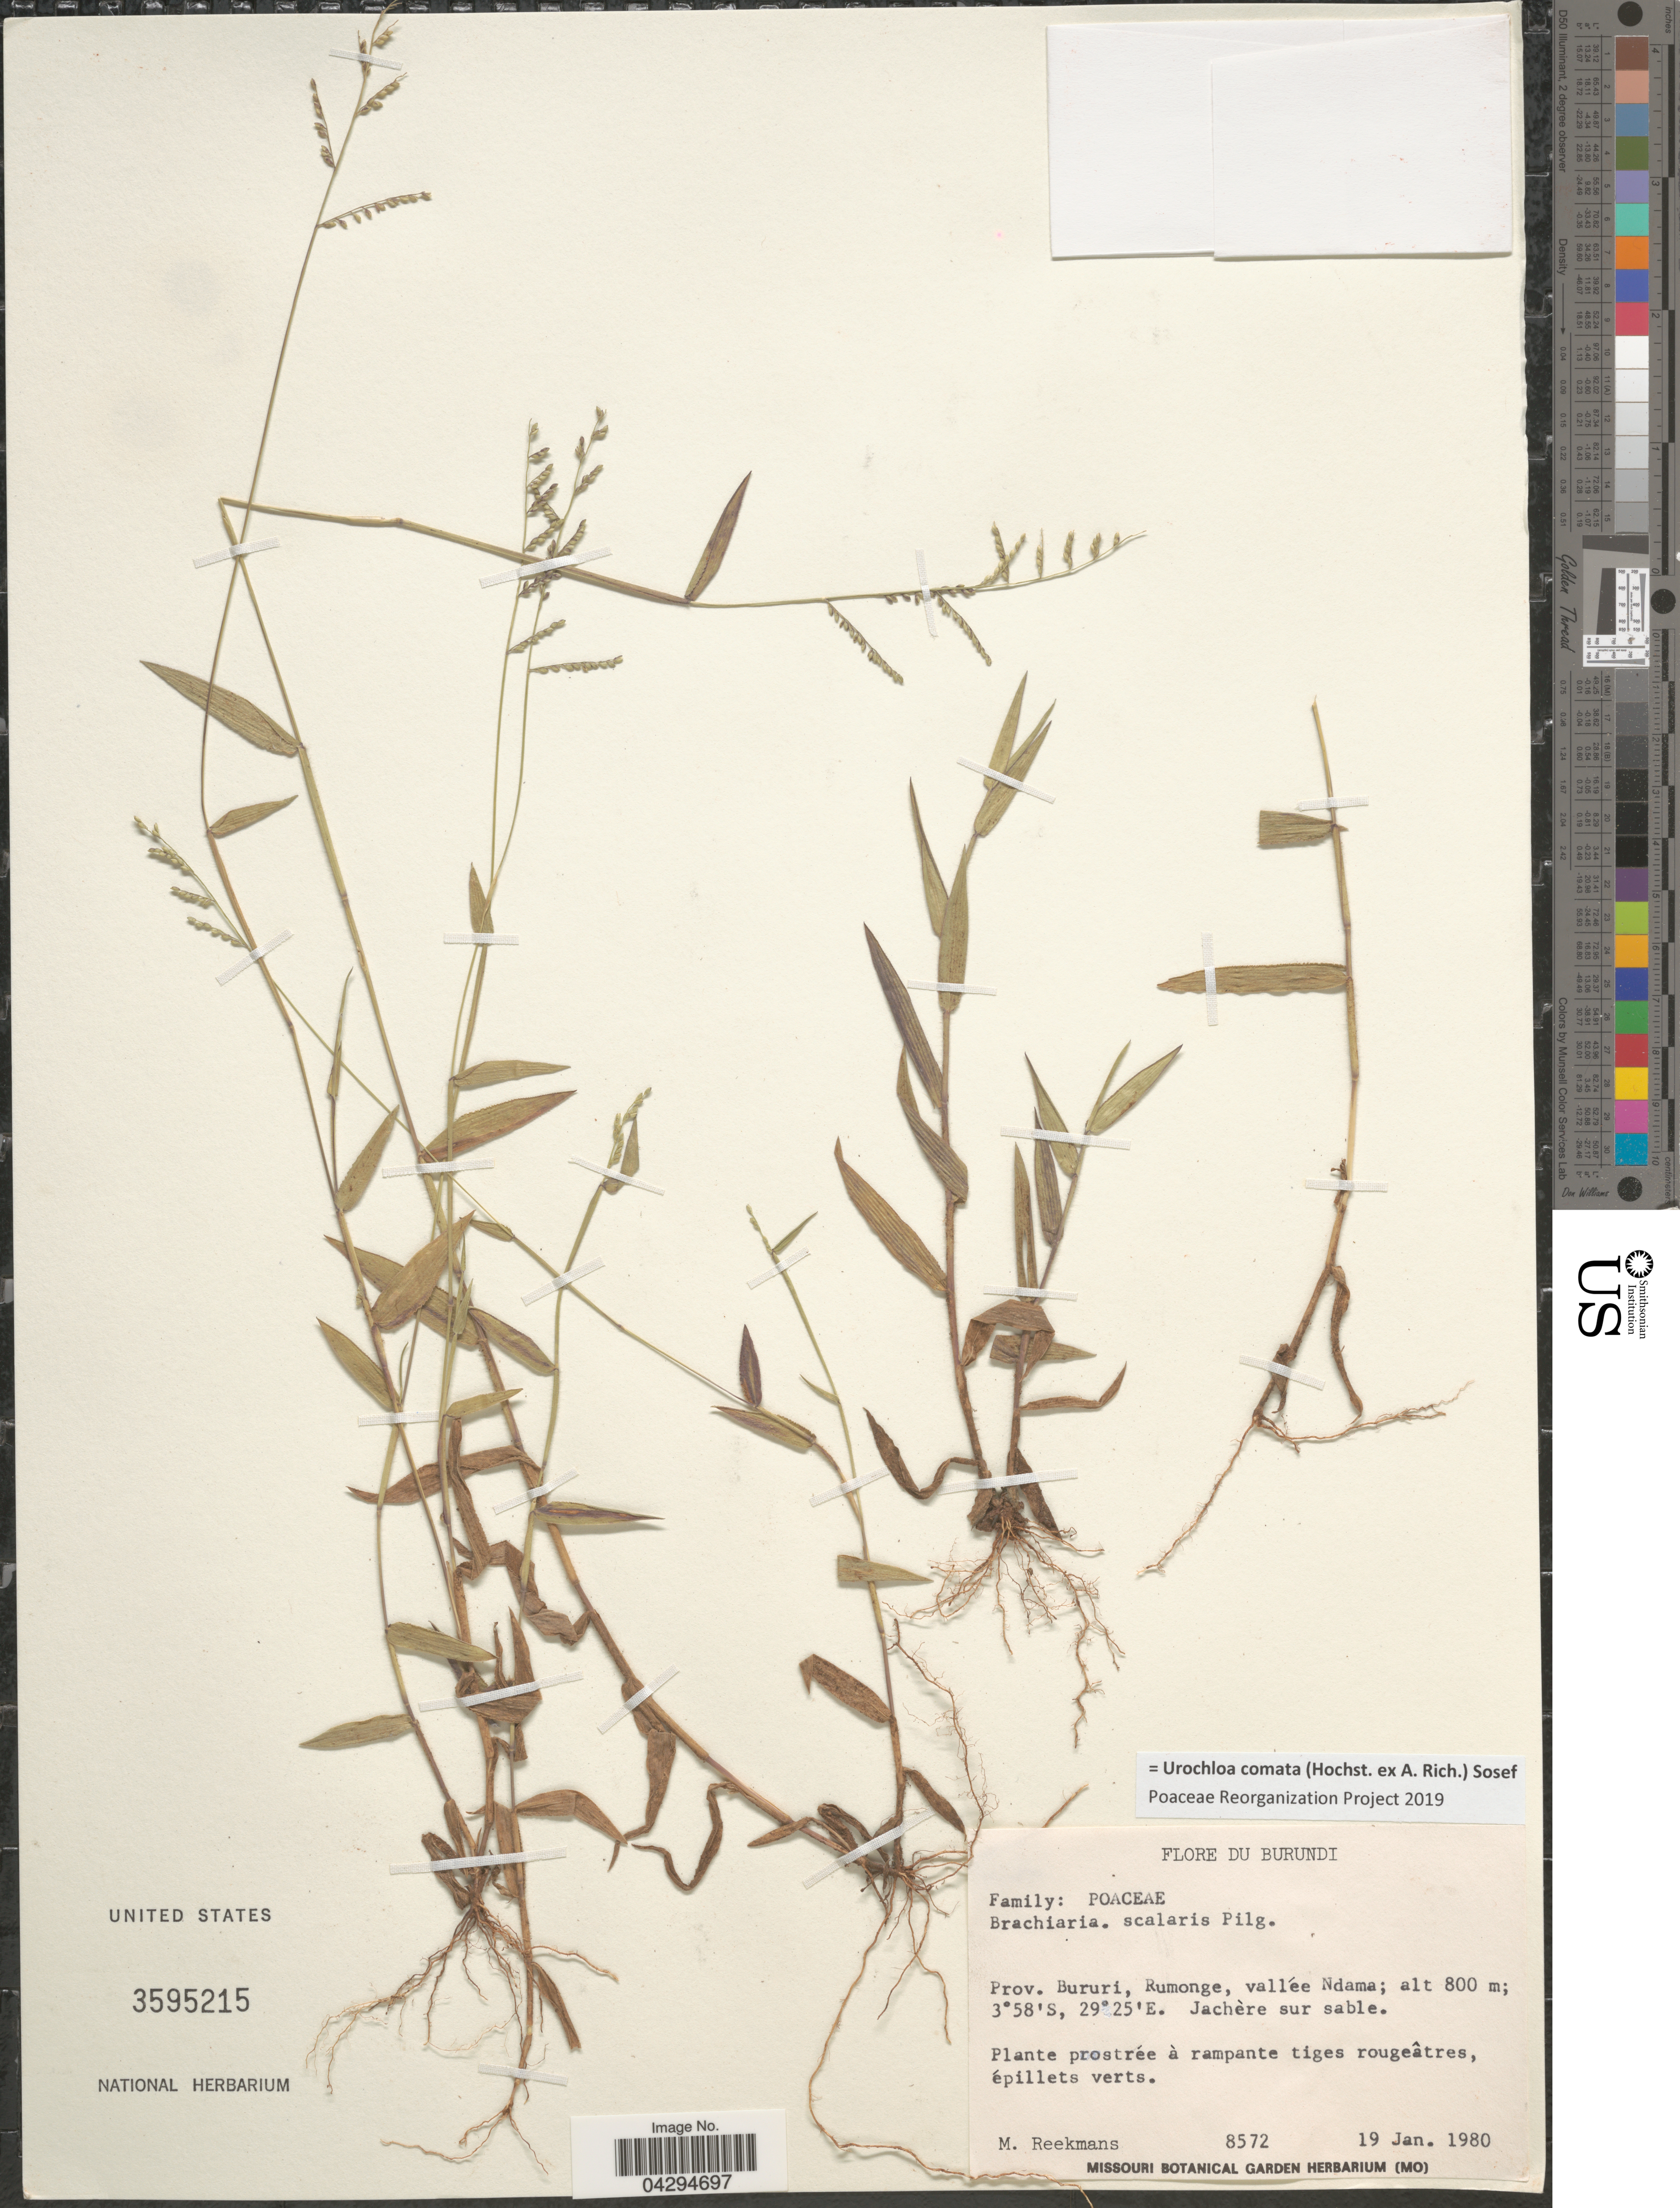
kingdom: Plantae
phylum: Tracheophyta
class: Liliopsida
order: Poales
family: Poaceae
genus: Urochloa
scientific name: Urochloa comata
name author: (Hochst. ex A. Rich.) Sosef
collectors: M. Reekmans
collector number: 8572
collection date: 1980-01-19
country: Burundi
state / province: Bururi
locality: Prov. Bururi, Rumonge, vallée Ndama. Jachère sur sable.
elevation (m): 800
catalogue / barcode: US 3595215